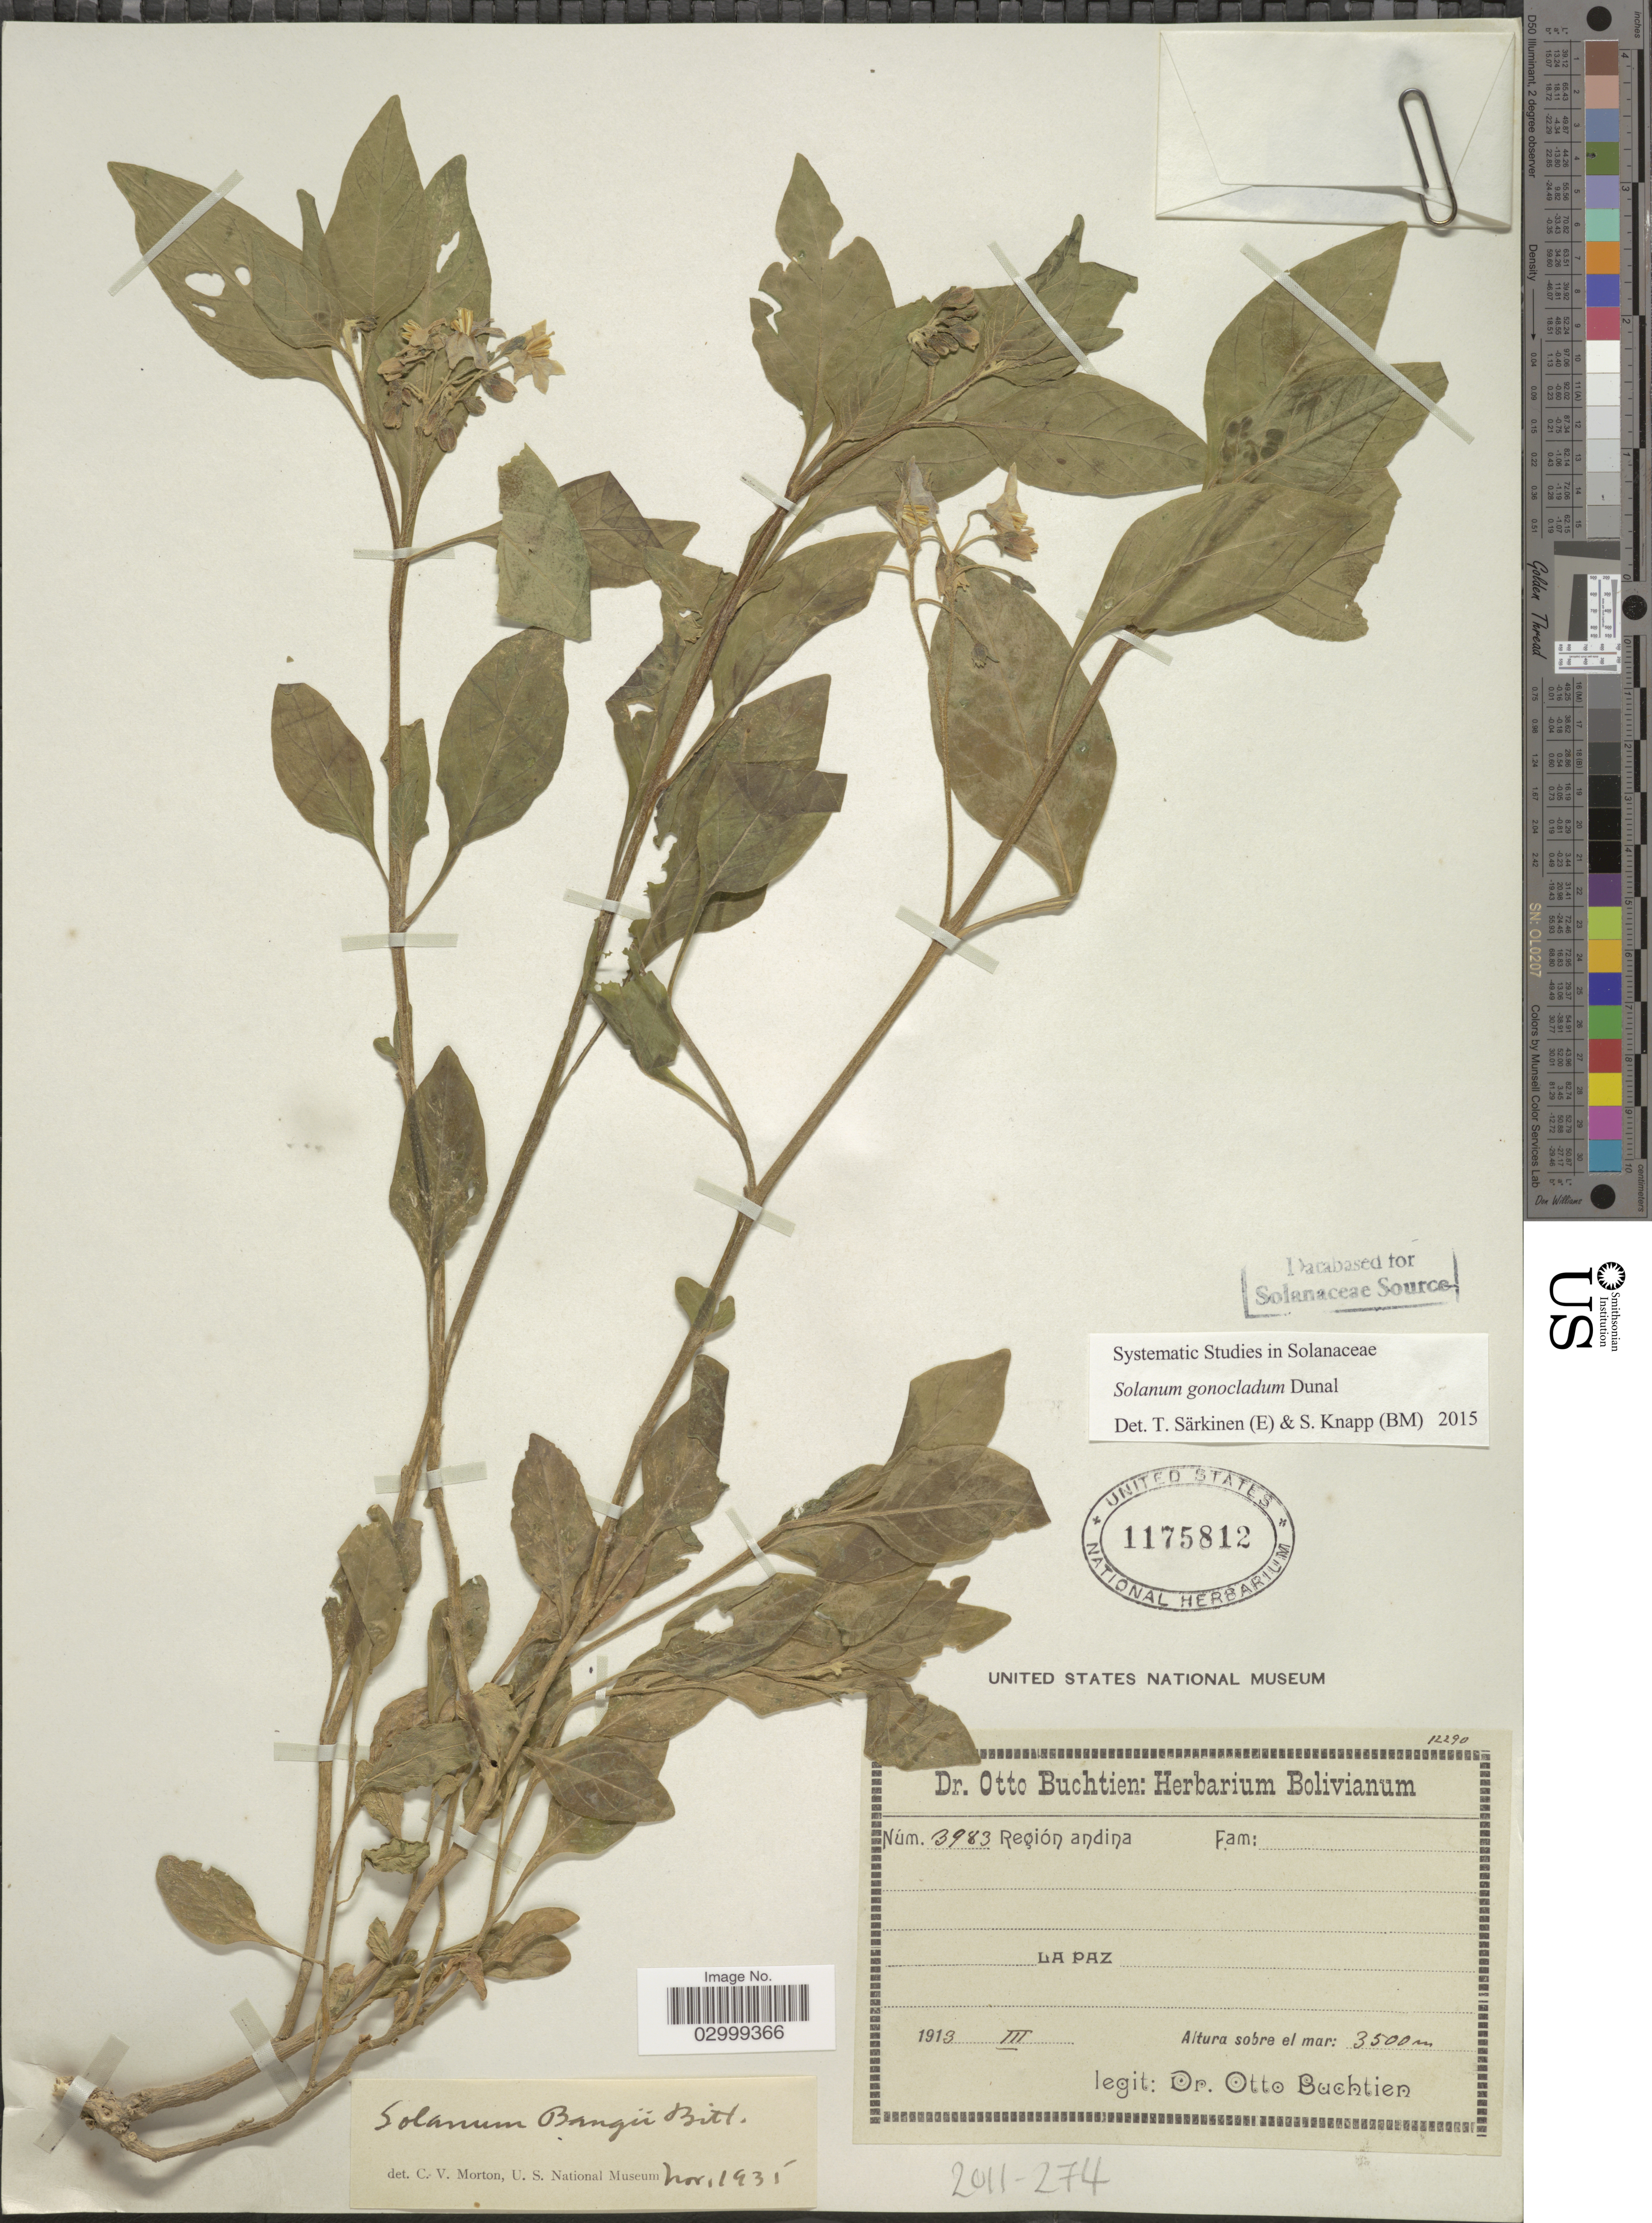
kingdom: Plantae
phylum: Tracheophyta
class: Magnoliopsida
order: Solanales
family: Solanaceae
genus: Solanum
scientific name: Solanum gonocladum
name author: Dunal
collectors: O. Buchtien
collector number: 3983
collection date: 1913-03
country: Bolivia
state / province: La Paz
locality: Región andina.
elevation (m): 3500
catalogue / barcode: US 1175812